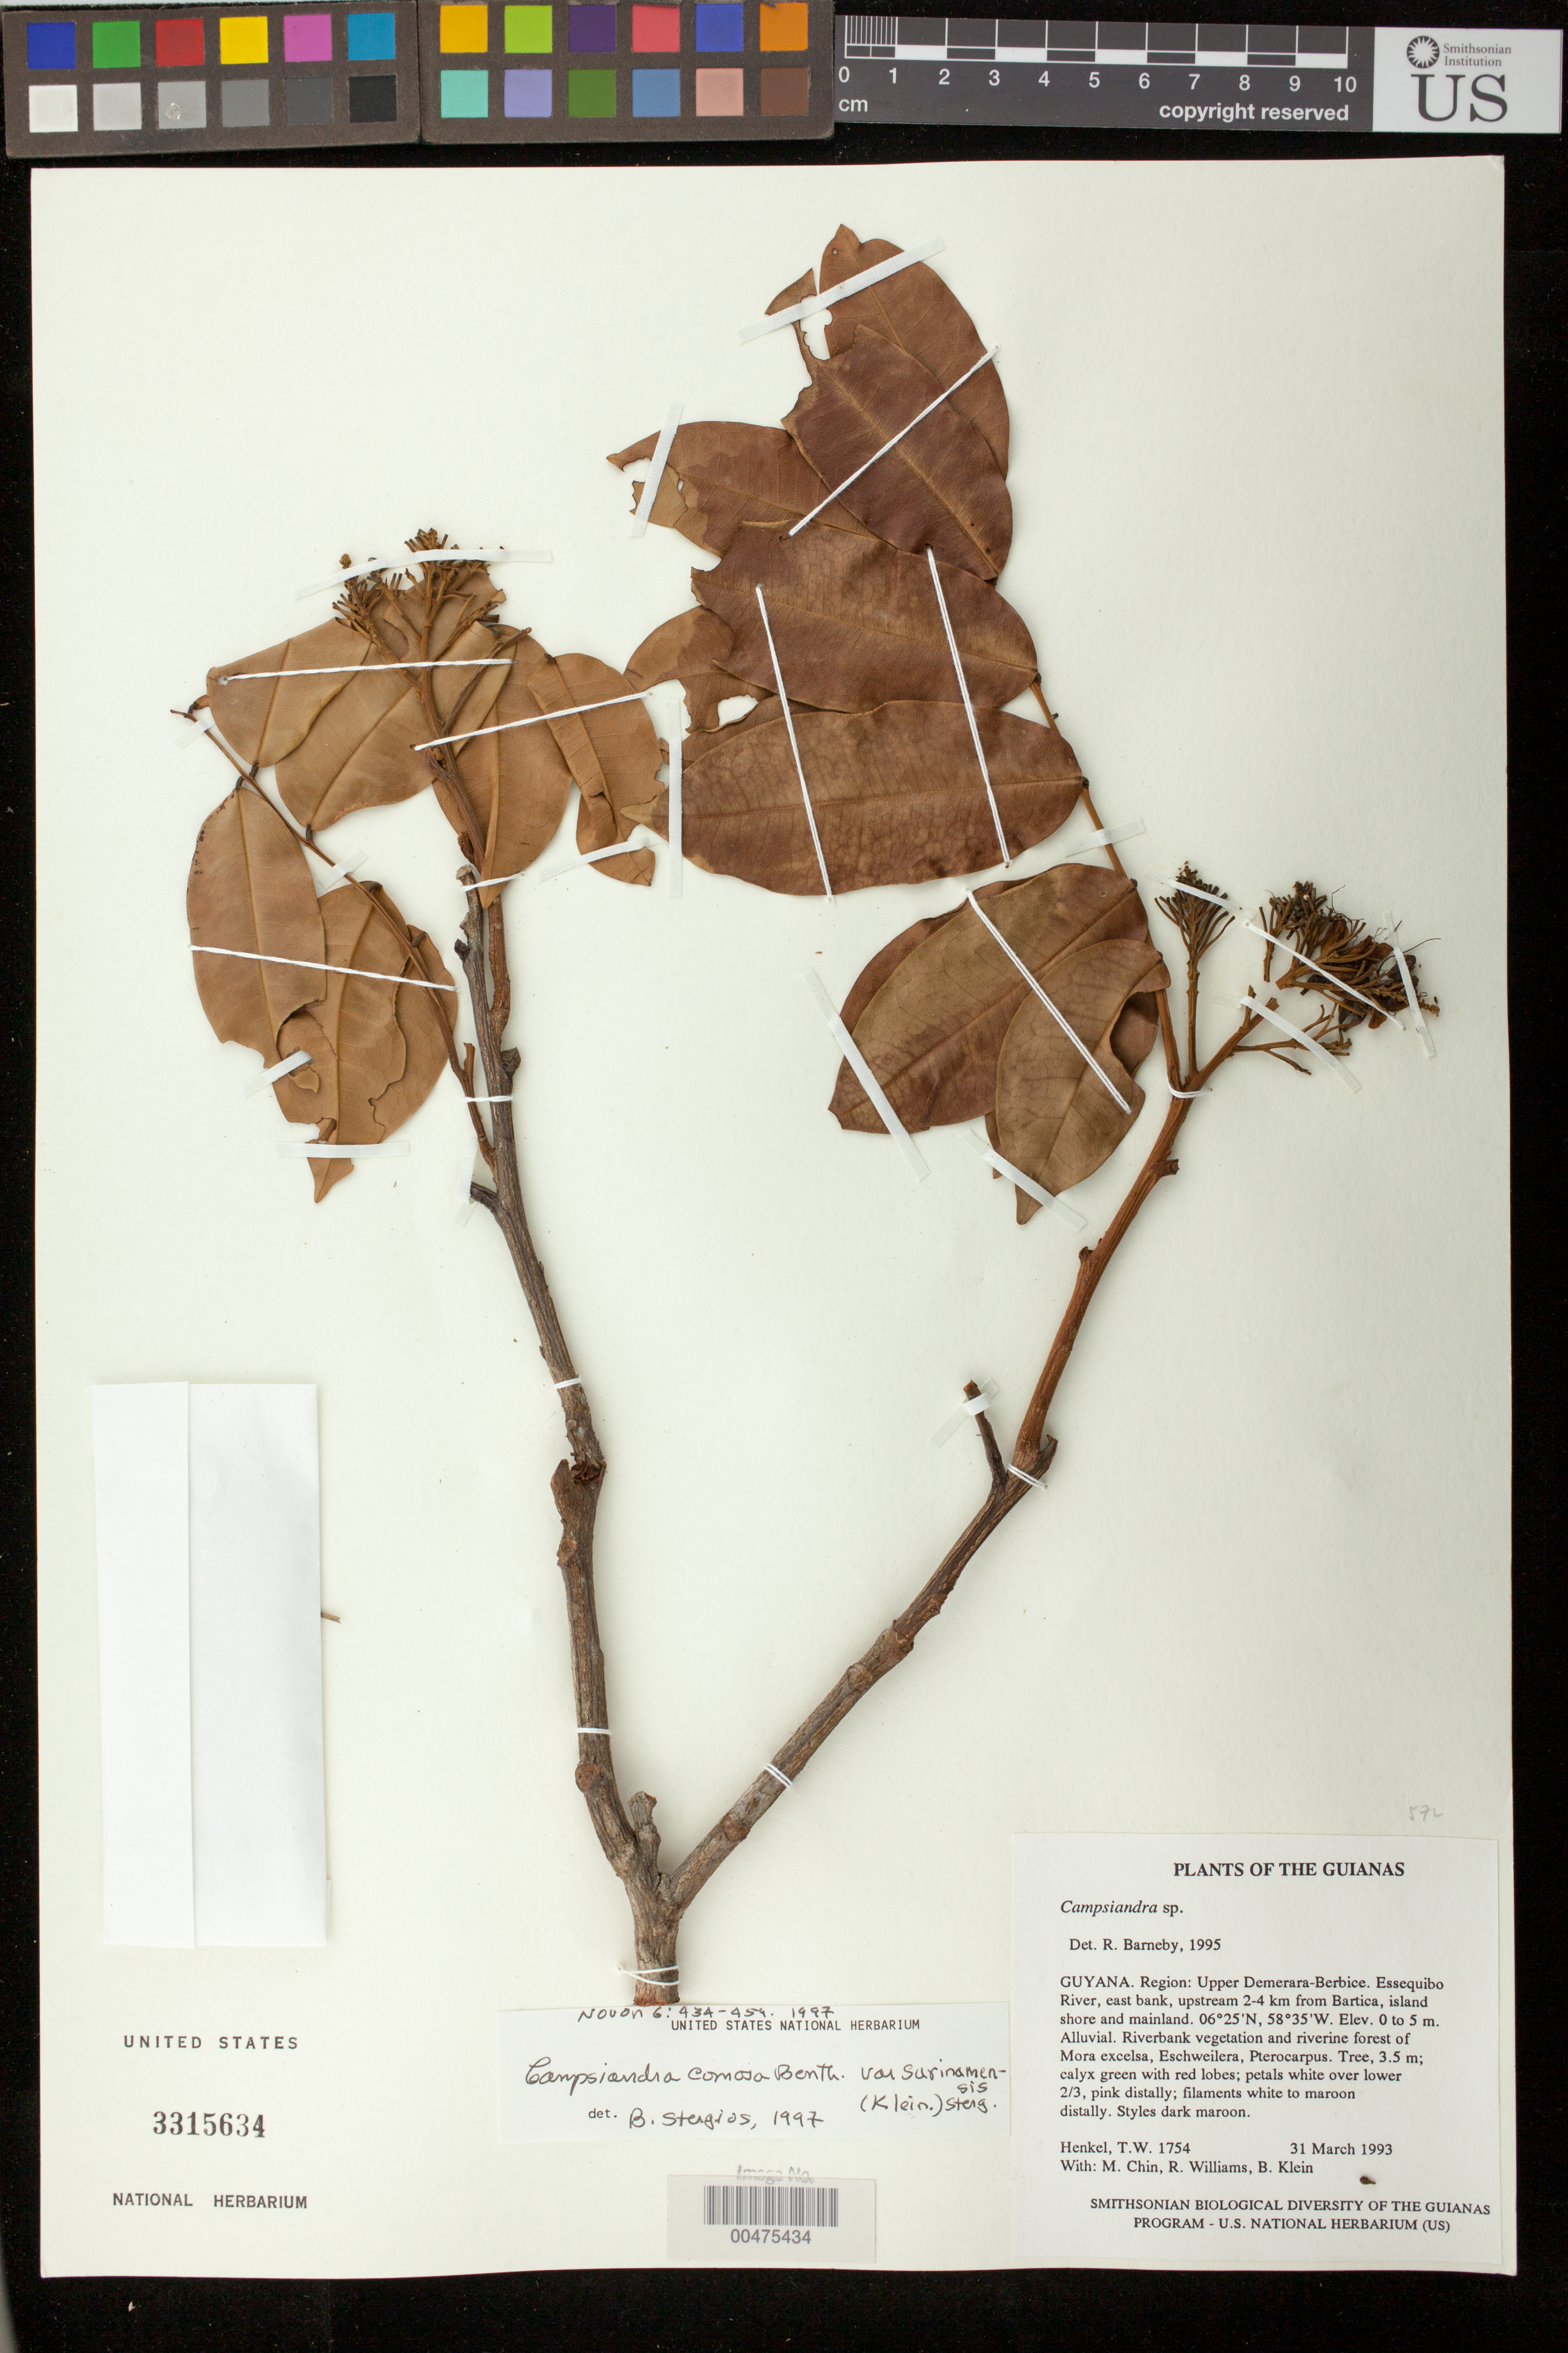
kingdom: Plantae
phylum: Tracheophyta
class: Magnoliopsida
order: Fabales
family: Fabaceae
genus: Campsiandra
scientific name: Campsiandra comosa var. surinamensis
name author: (Kleinhoonte) Stergios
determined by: Stergios, B. G.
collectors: T. Henkel, M. Chin, R. Williams & B. Klein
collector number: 1754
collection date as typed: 31 March 1993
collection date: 1993-03-31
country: Guyana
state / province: U. Demerara-Berbice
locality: Essequibo River, E bank, upstream 2-4 km from Bartica, island shore and mainland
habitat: Alluvial. Riverbank vegetation and riverine forest of Mora excelsa, Eschweilera, Pterocarpus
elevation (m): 0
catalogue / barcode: US 3315634